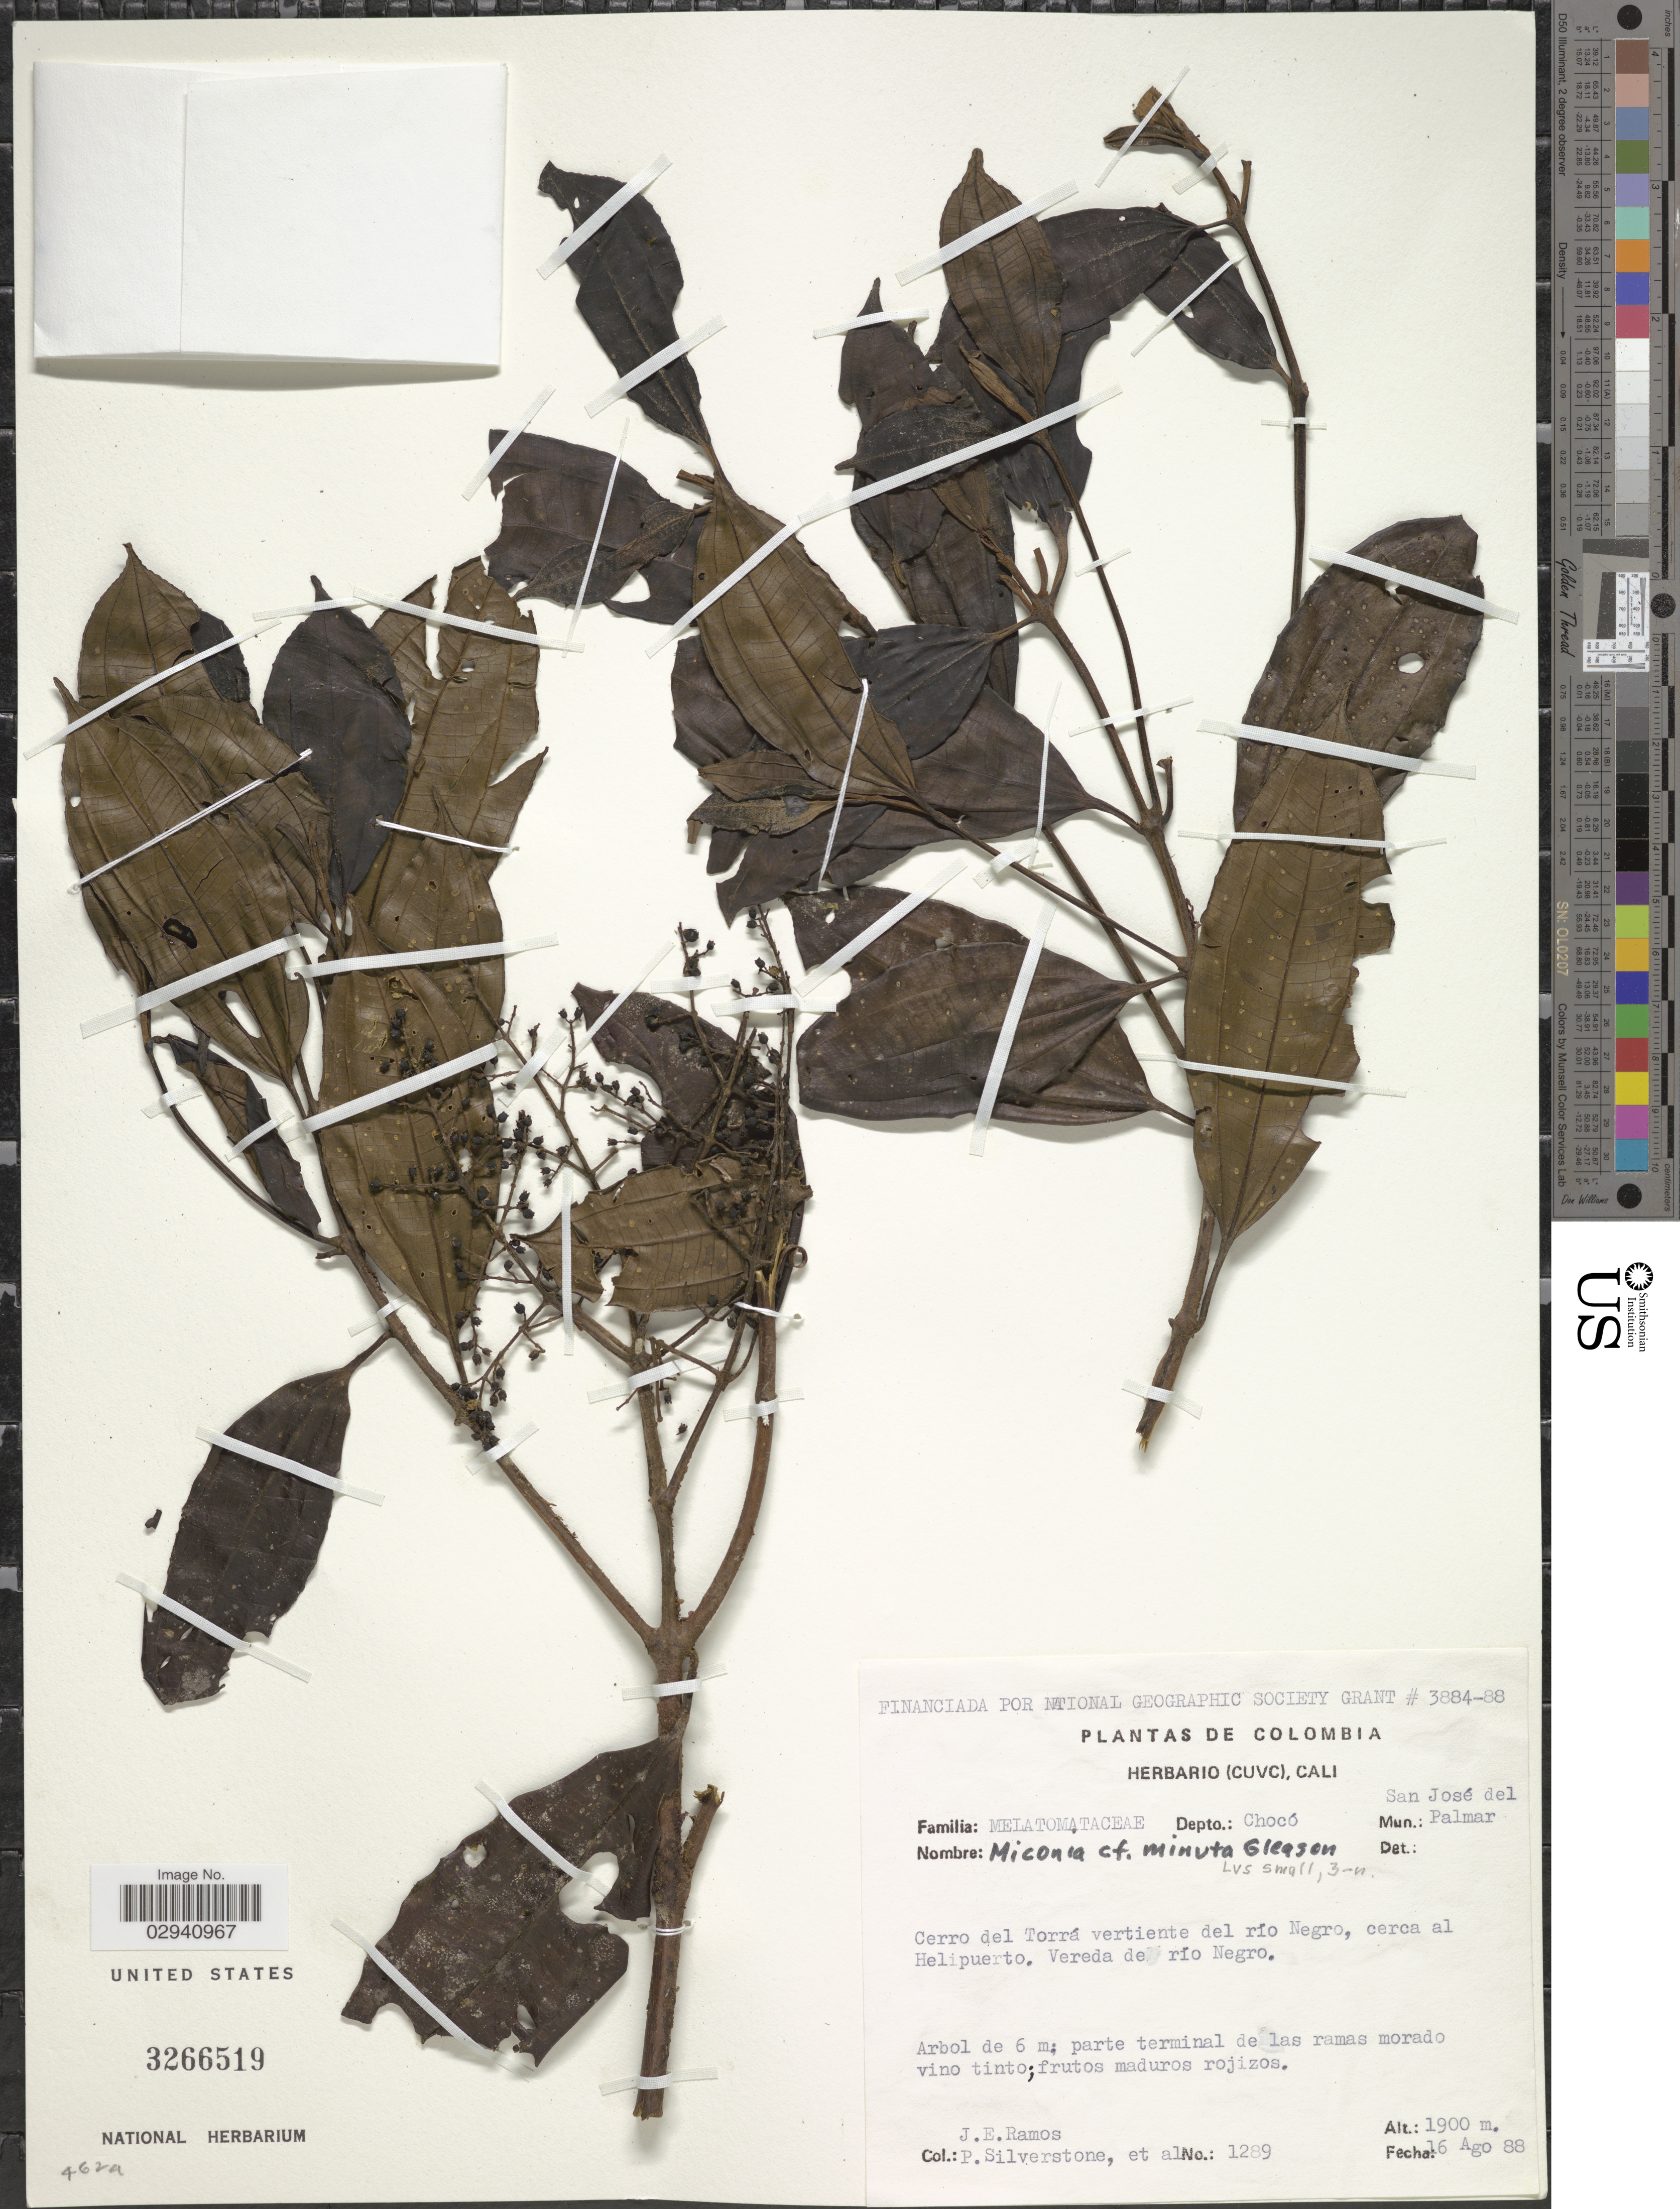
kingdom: Plantae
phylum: Tracheophyta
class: Magnoliopsida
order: Myrtales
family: Melastomataceae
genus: Miconia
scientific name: Miconia minuta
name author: Gleason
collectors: J. E. Ramos, P. Silverstone & et al.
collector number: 1289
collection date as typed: Transcribed d/m/y: 16/8/88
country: Colombia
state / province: Chocó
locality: Depto.: Chocó. Mun.: San José del Palmar. Cerro del Torrá vertiente del río Negro, cerca al Helipuerto. Vereda de río Negro.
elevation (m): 1900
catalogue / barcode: US 3266519